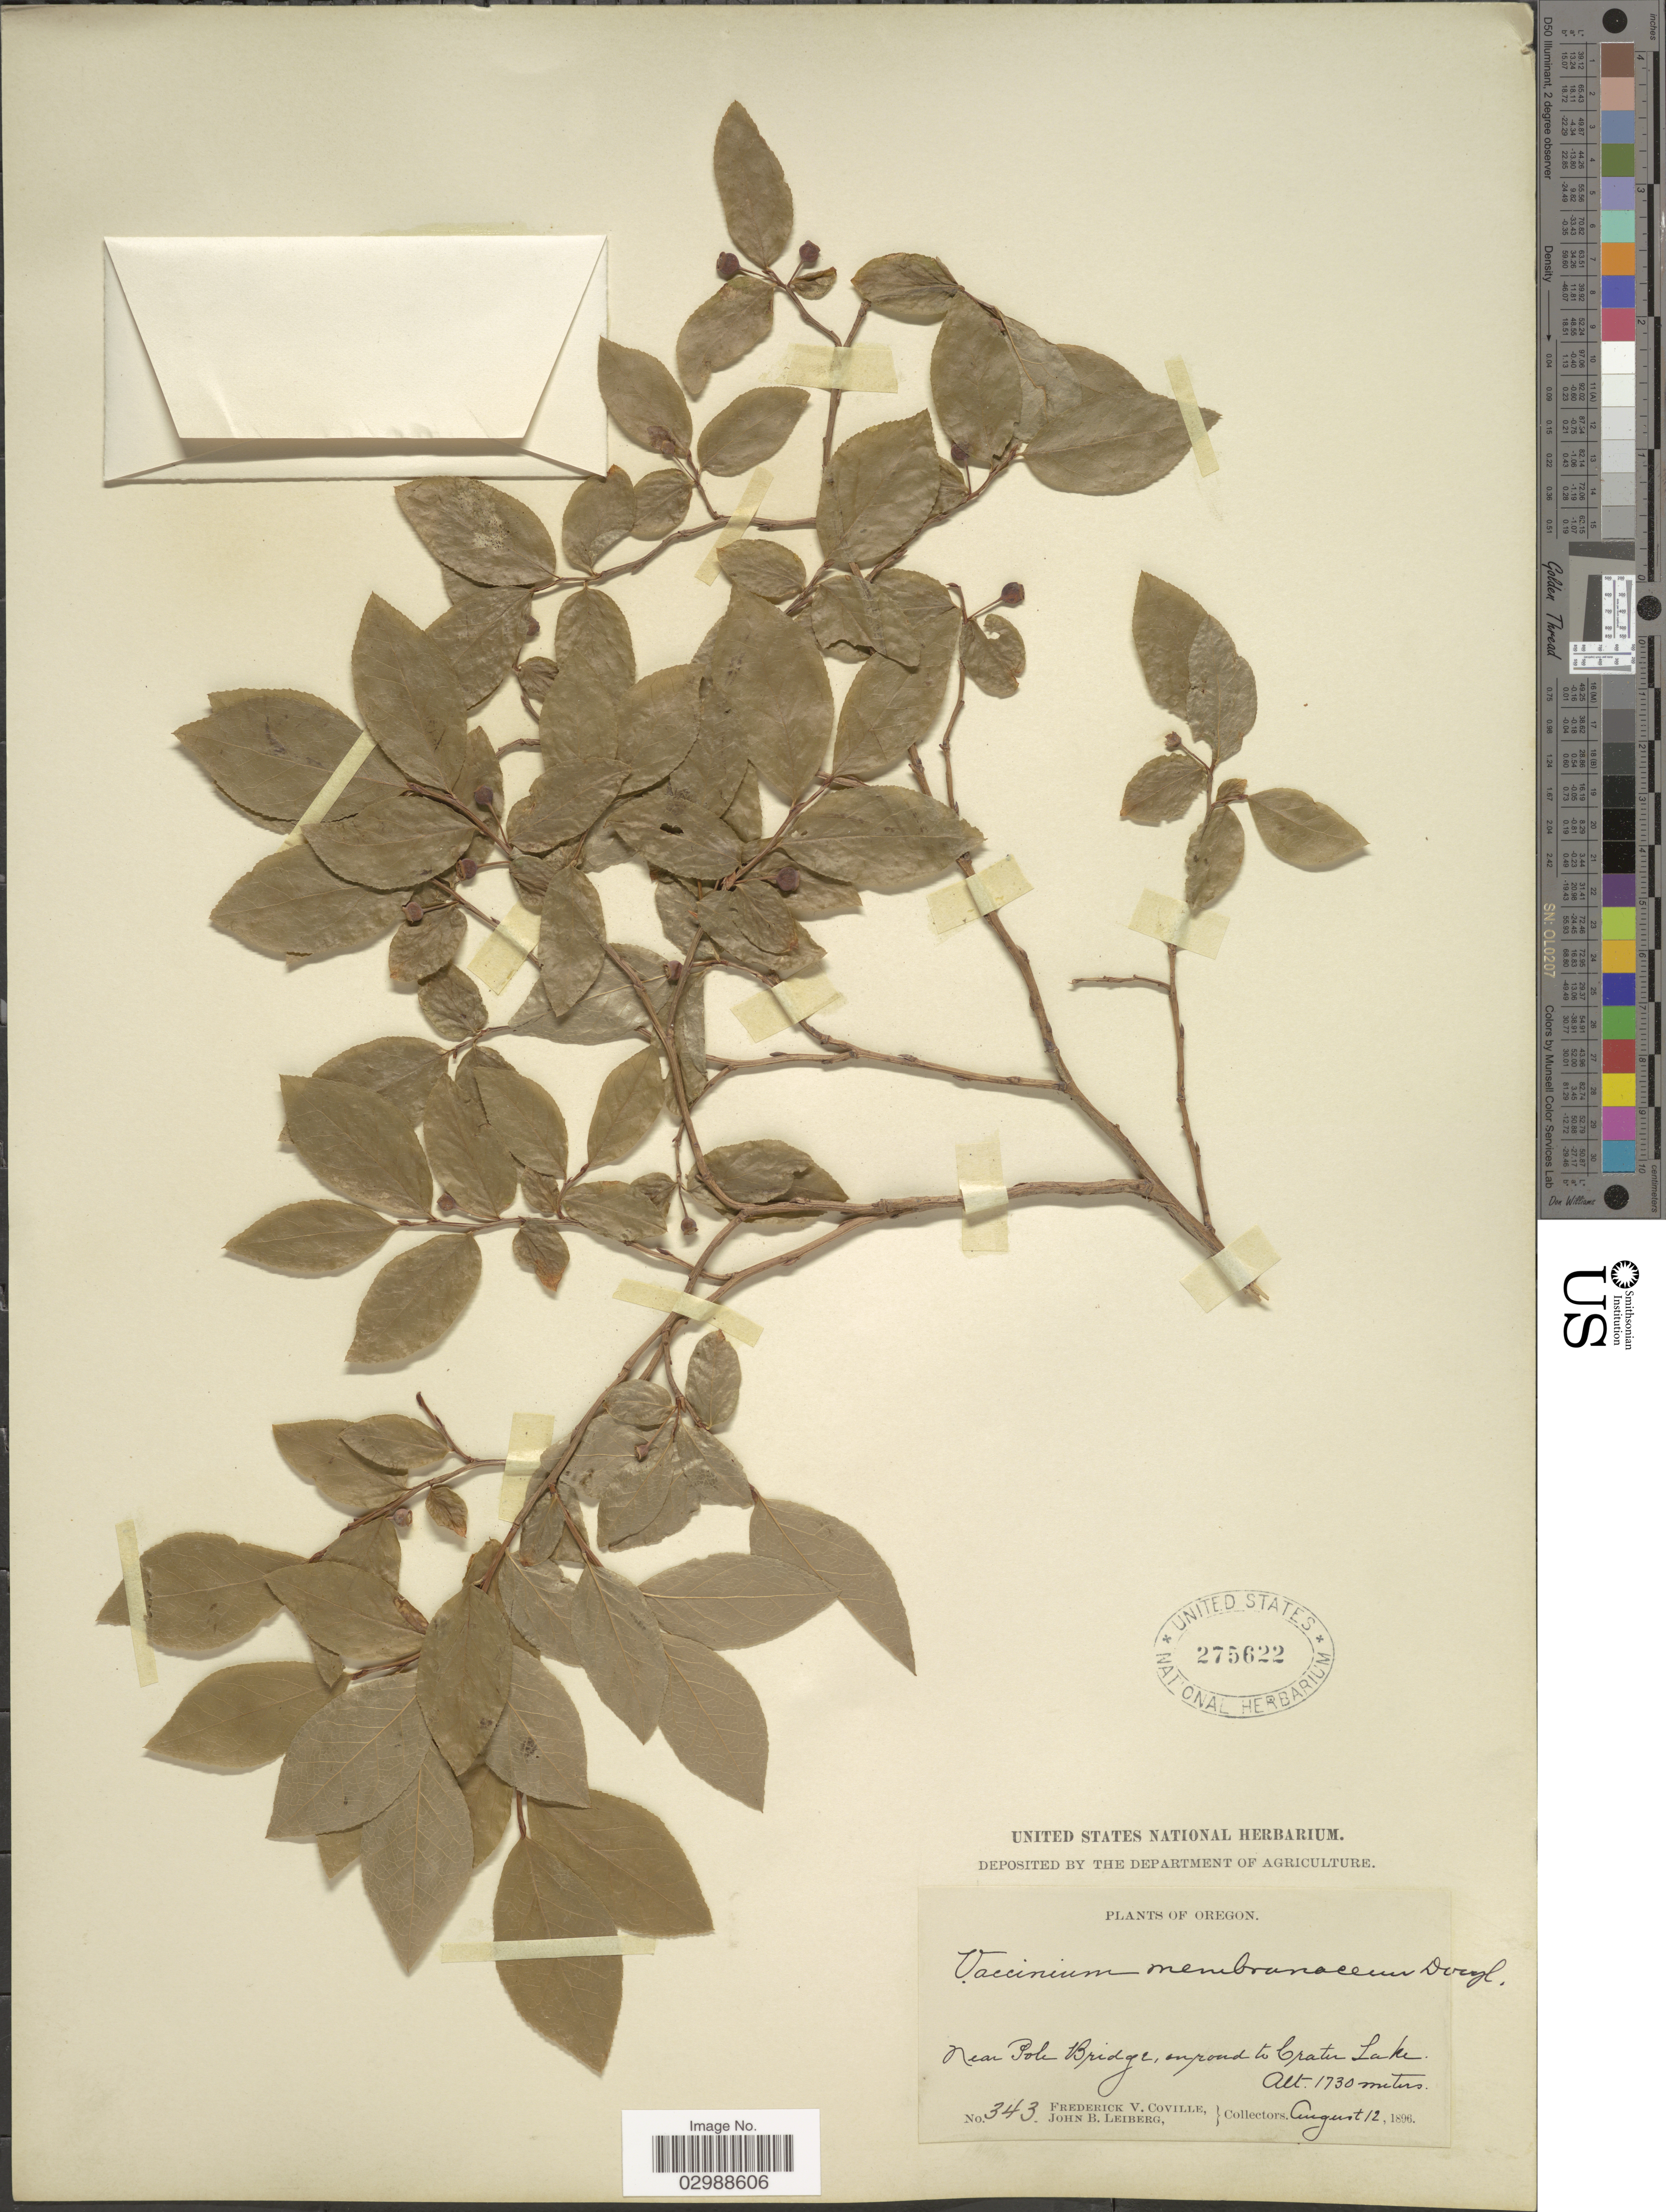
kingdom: Plantae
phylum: Tracheophyta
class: Magnoliopsida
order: Ericales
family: Ericaceae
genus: Vaccinium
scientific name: Vaccinium membranaceum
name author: Douglas ex Torr.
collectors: F. V. Coville & J. B. Leiberg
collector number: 343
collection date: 1896-08-12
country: United States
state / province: Oregon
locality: Near Pole Bridge, on roud to Crater Lake.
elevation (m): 1730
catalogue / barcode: US 275622